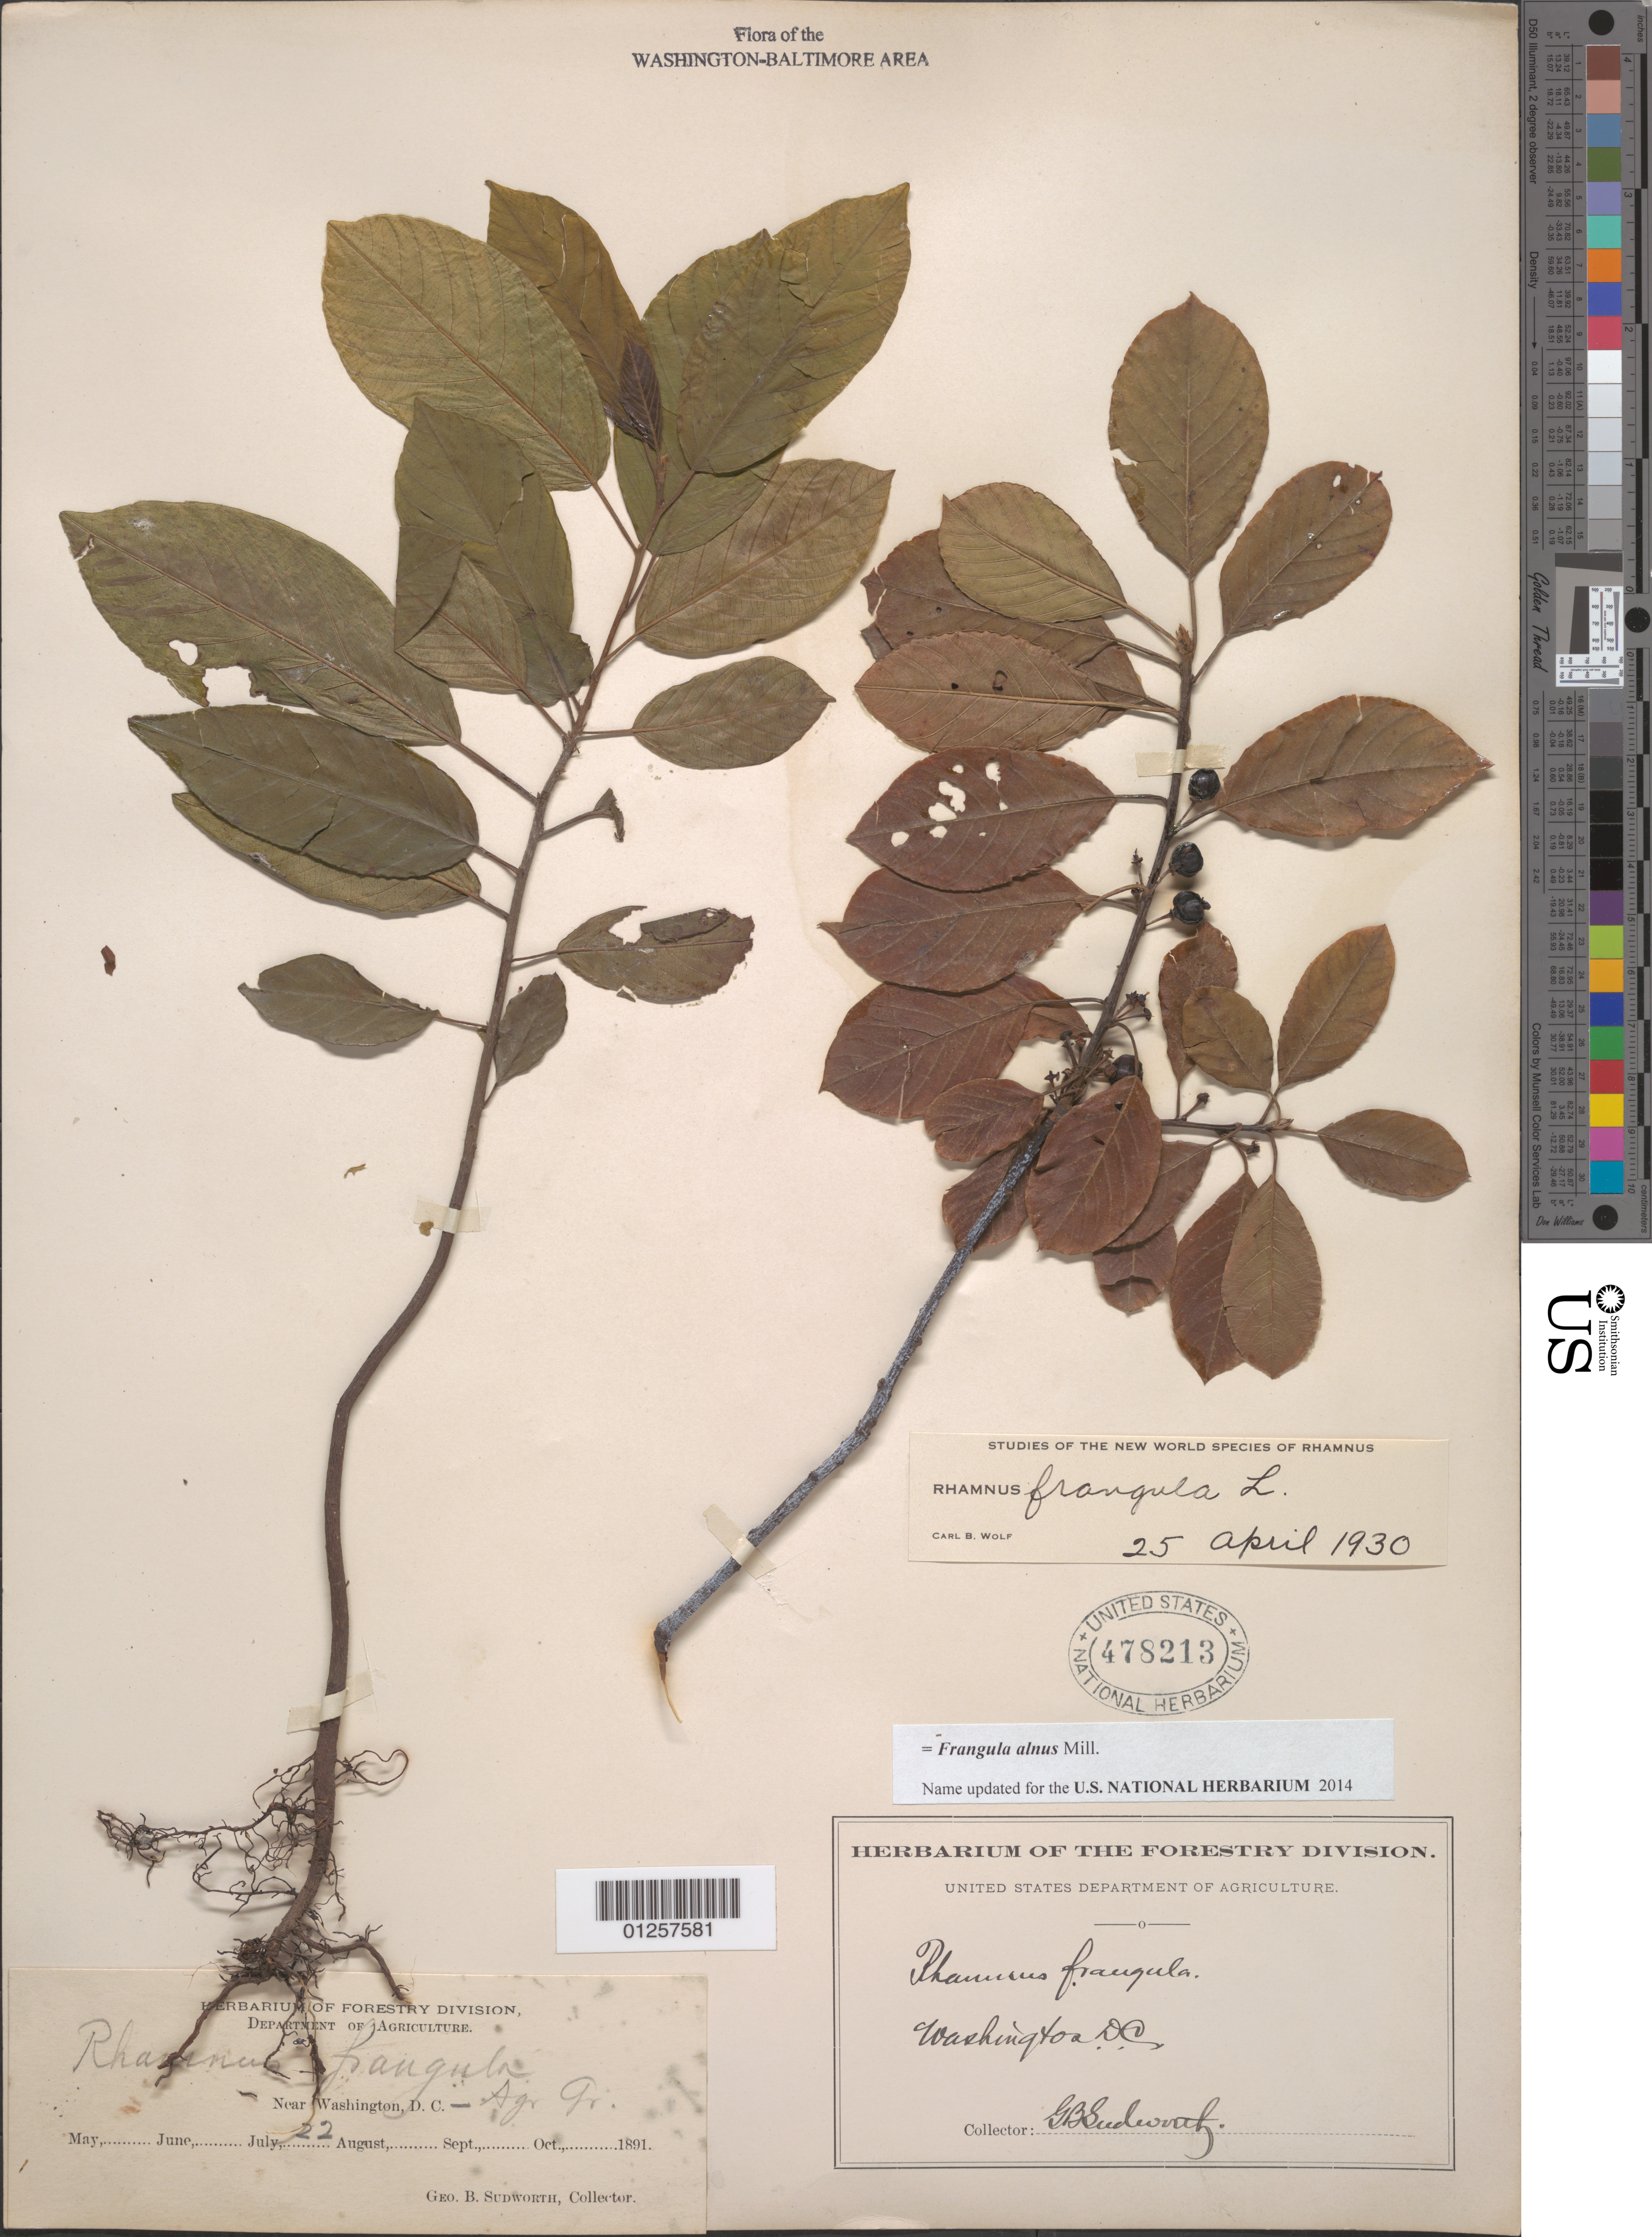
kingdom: Plantae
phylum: Tracheophyta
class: Magnoliopsida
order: Rosales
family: Rhamnaceae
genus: Frangula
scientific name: Frangula alnus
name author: Mill.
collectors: G. B. Sudworth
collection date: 1981-07-22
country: United States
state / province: District of Columbia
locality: Agricultural grounds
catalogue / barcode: US 478213